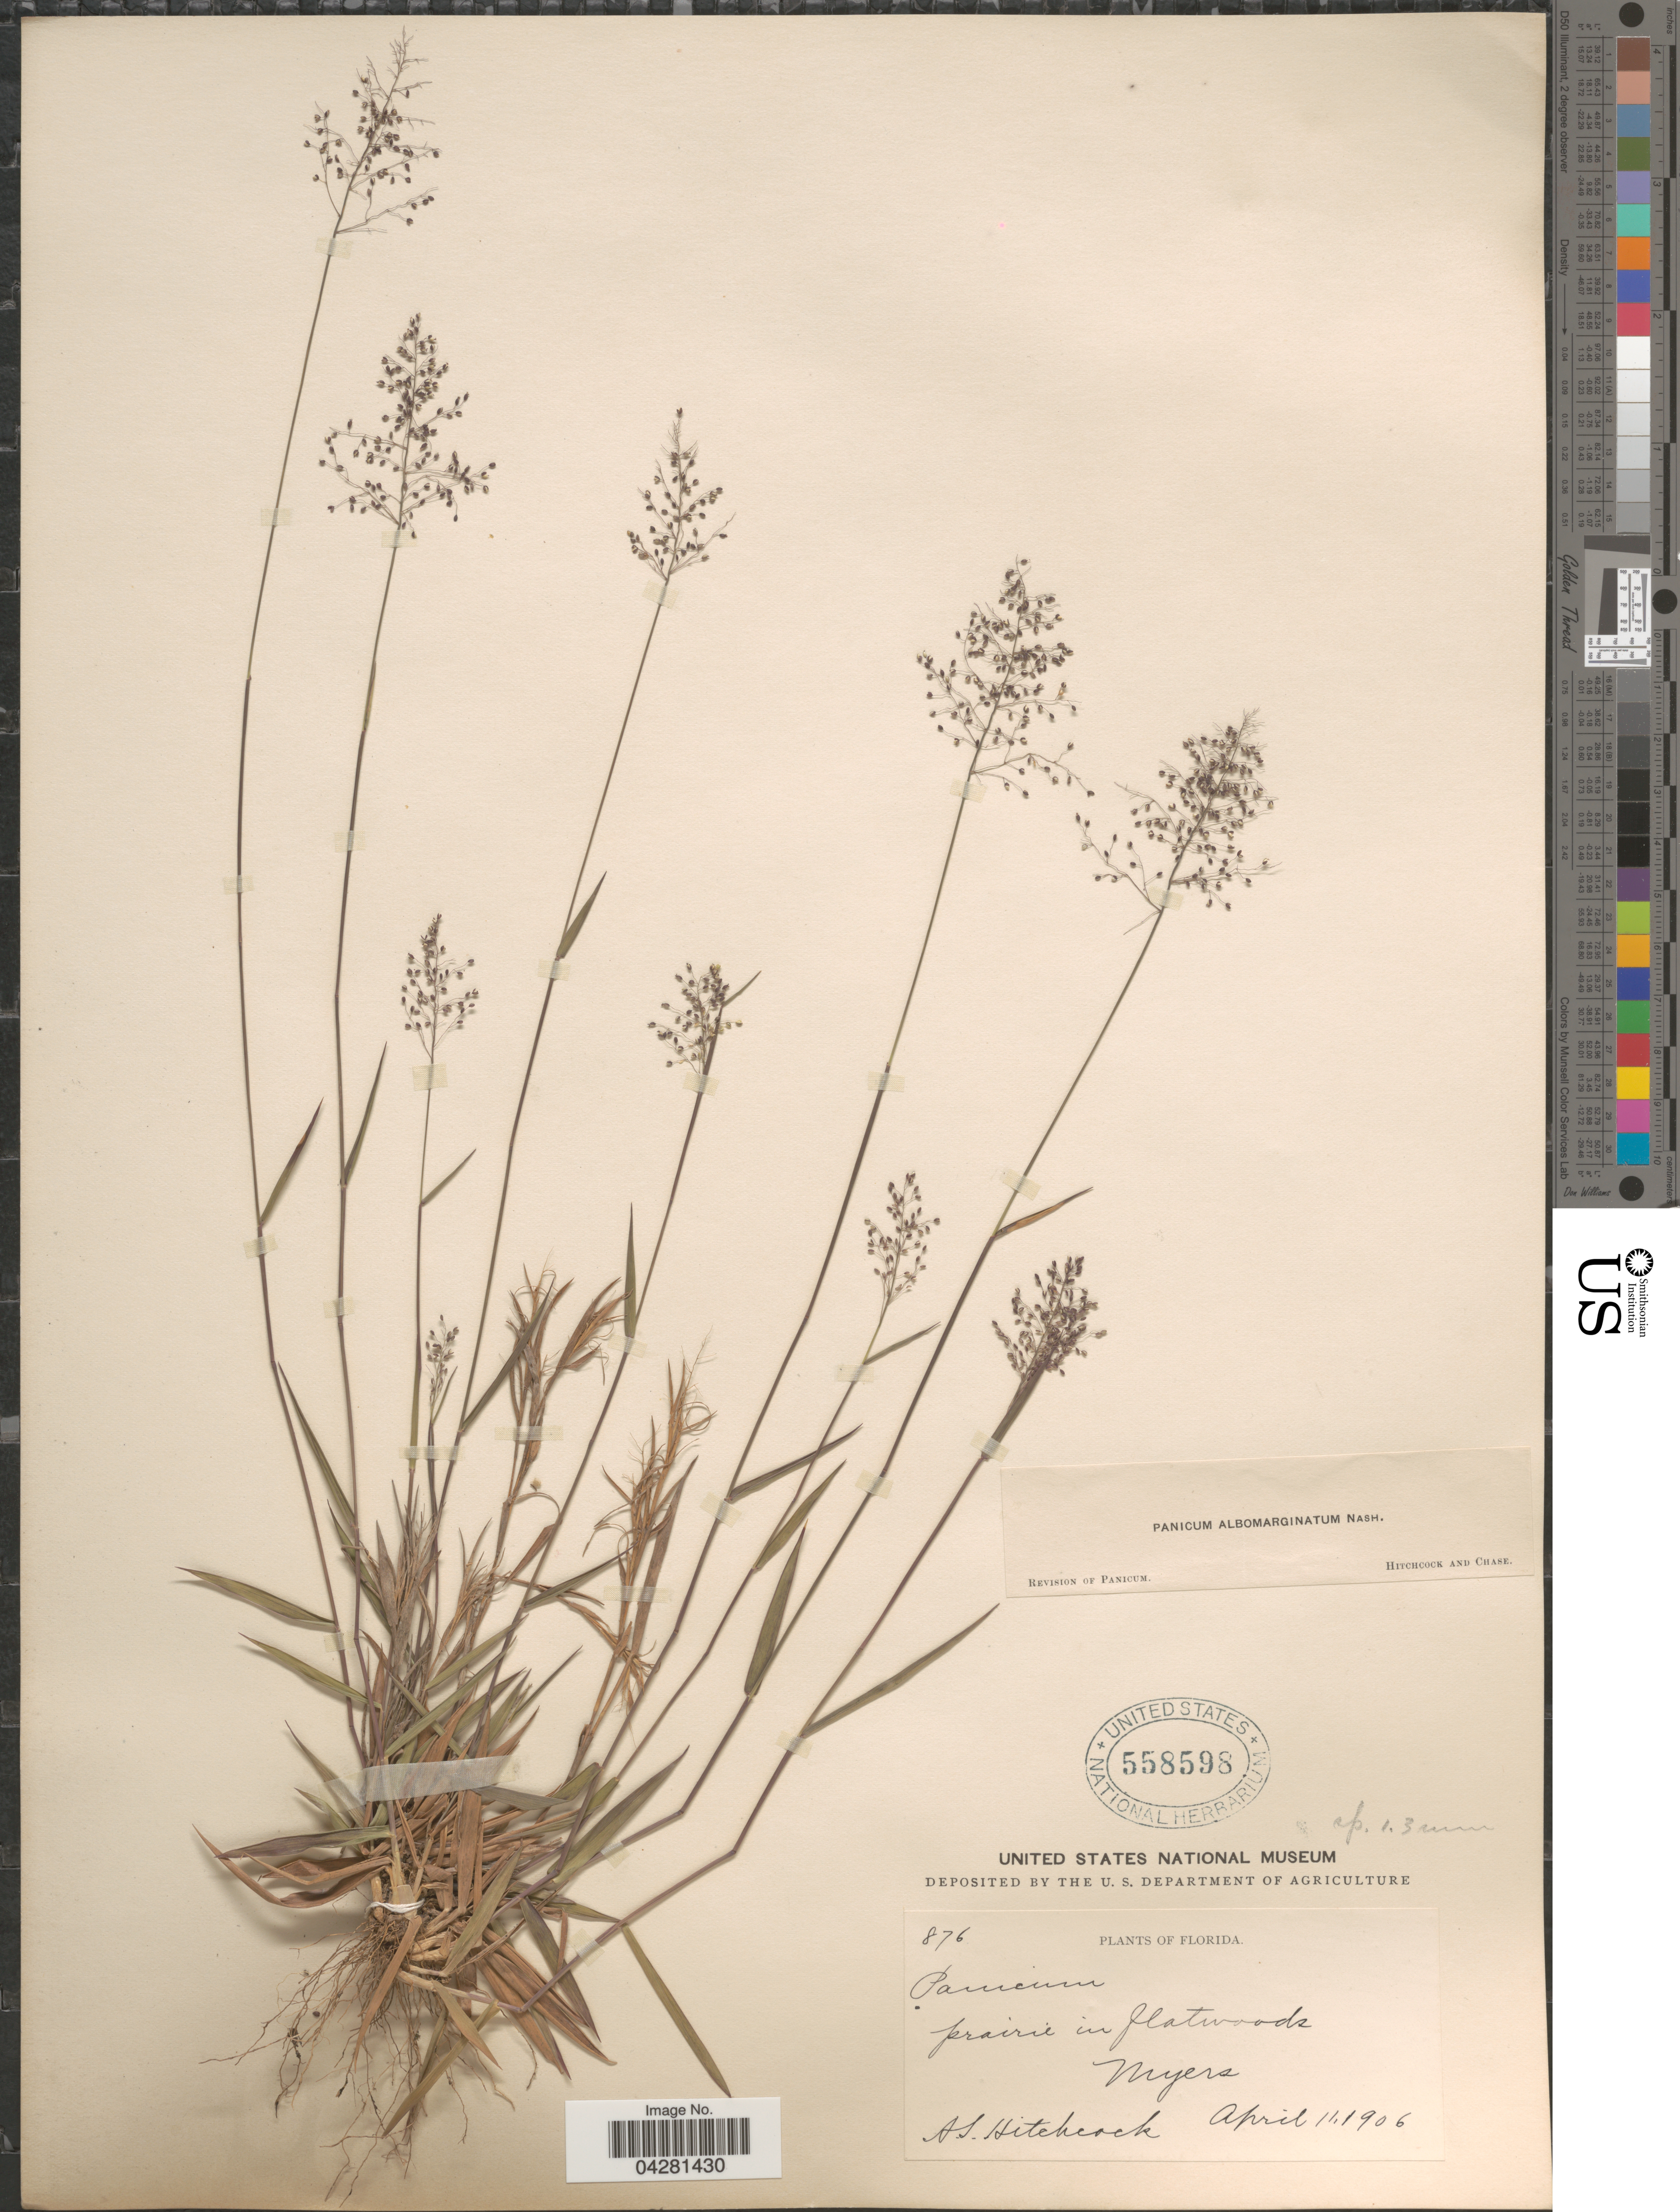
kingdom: Plantae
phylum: Tracheophyta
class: Liliopsida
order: Poales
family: Poaceae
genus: Dichanthelium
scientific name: Dichanthelium dichotomum var. unciphyllum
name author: (Trin.) Davidse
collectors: A. S. Hitchcock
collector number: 876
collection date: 1906-04-11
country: United States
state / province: Florida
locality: Prairie in flatwoods. Myers.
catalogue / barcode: US 558598